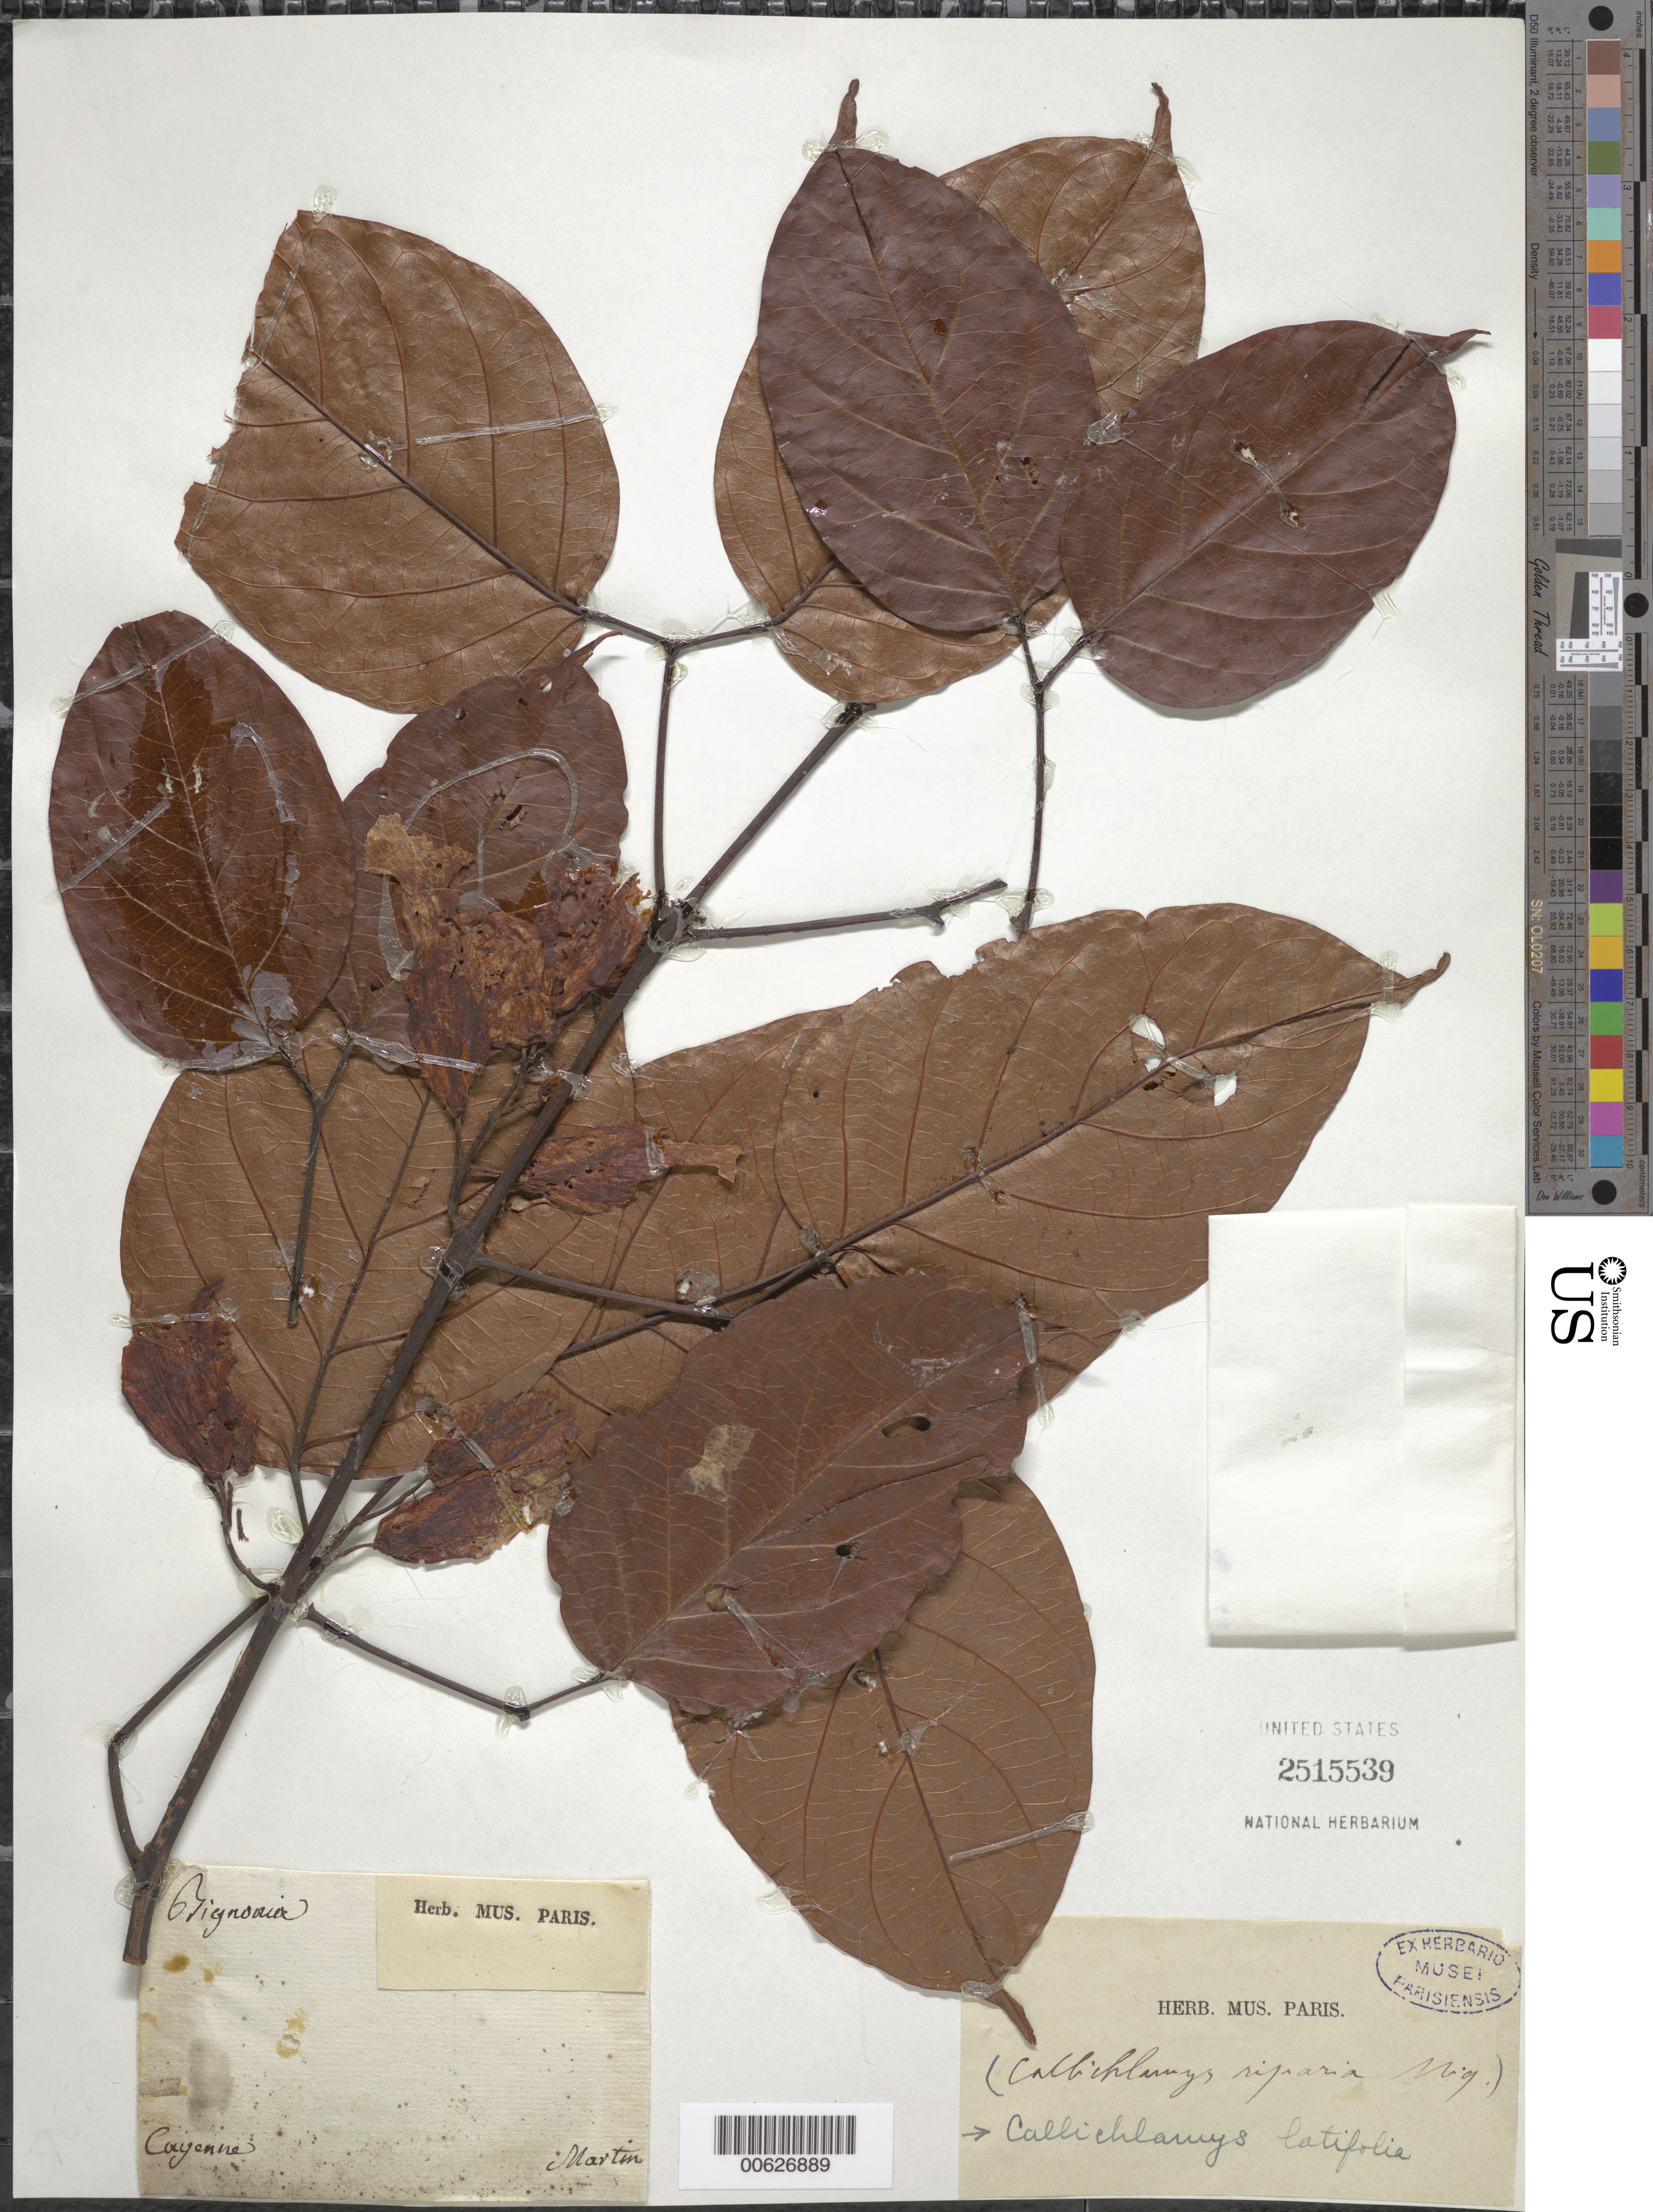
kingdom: Plantae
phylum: Tracheophyta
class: Magnoliopsida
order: Lamiales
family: Bignoniaceae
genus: Callichlamys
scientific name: Callichlamys latifolia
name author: (Rich.) K. Schum.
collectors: J. Martin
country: French Guiana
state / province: Cayenne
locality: Cayenne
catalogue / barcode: US 2515539